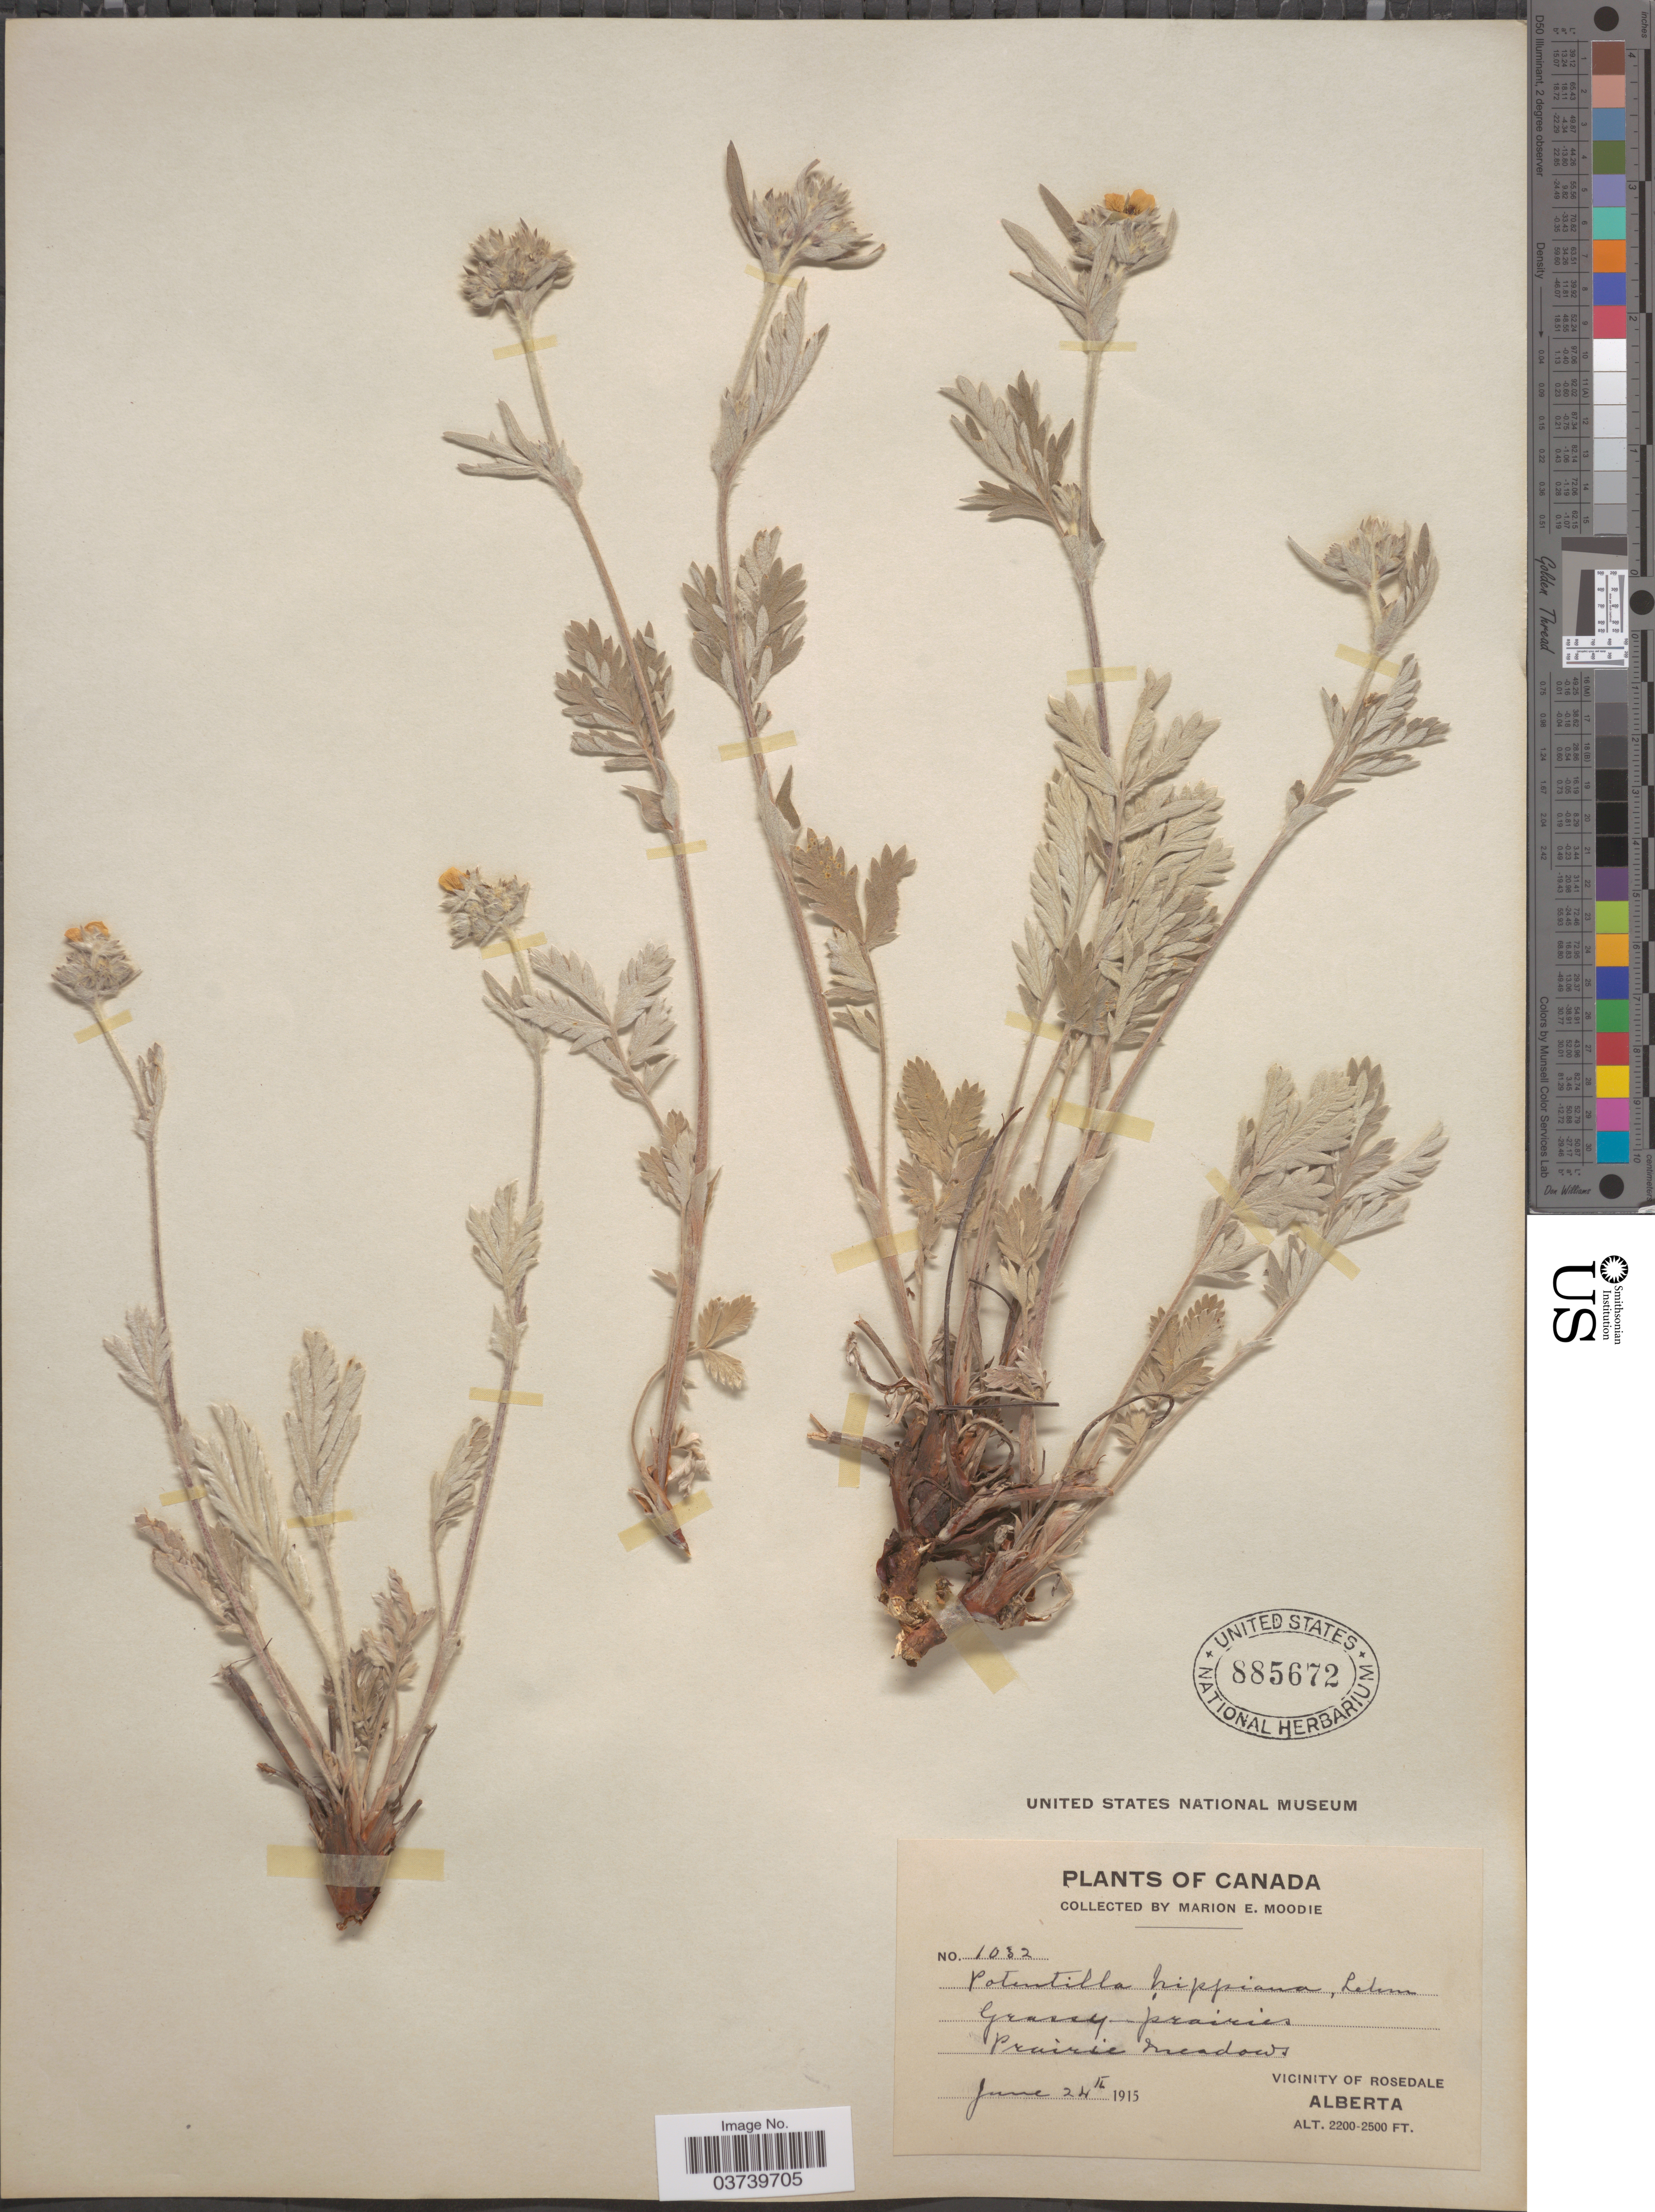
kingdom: Plantae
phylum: Tracheophyta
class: Magnoliopsida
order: Rosales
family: Rosaceae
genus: Potentilla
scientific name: Potentilla hippiana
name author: Lehm.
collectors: M. E. Moodie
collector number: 1032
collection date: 1915-06-24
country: Canada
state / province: Alberta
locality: Vicinity of Rosedale.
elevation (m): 671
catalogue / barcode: US 885672